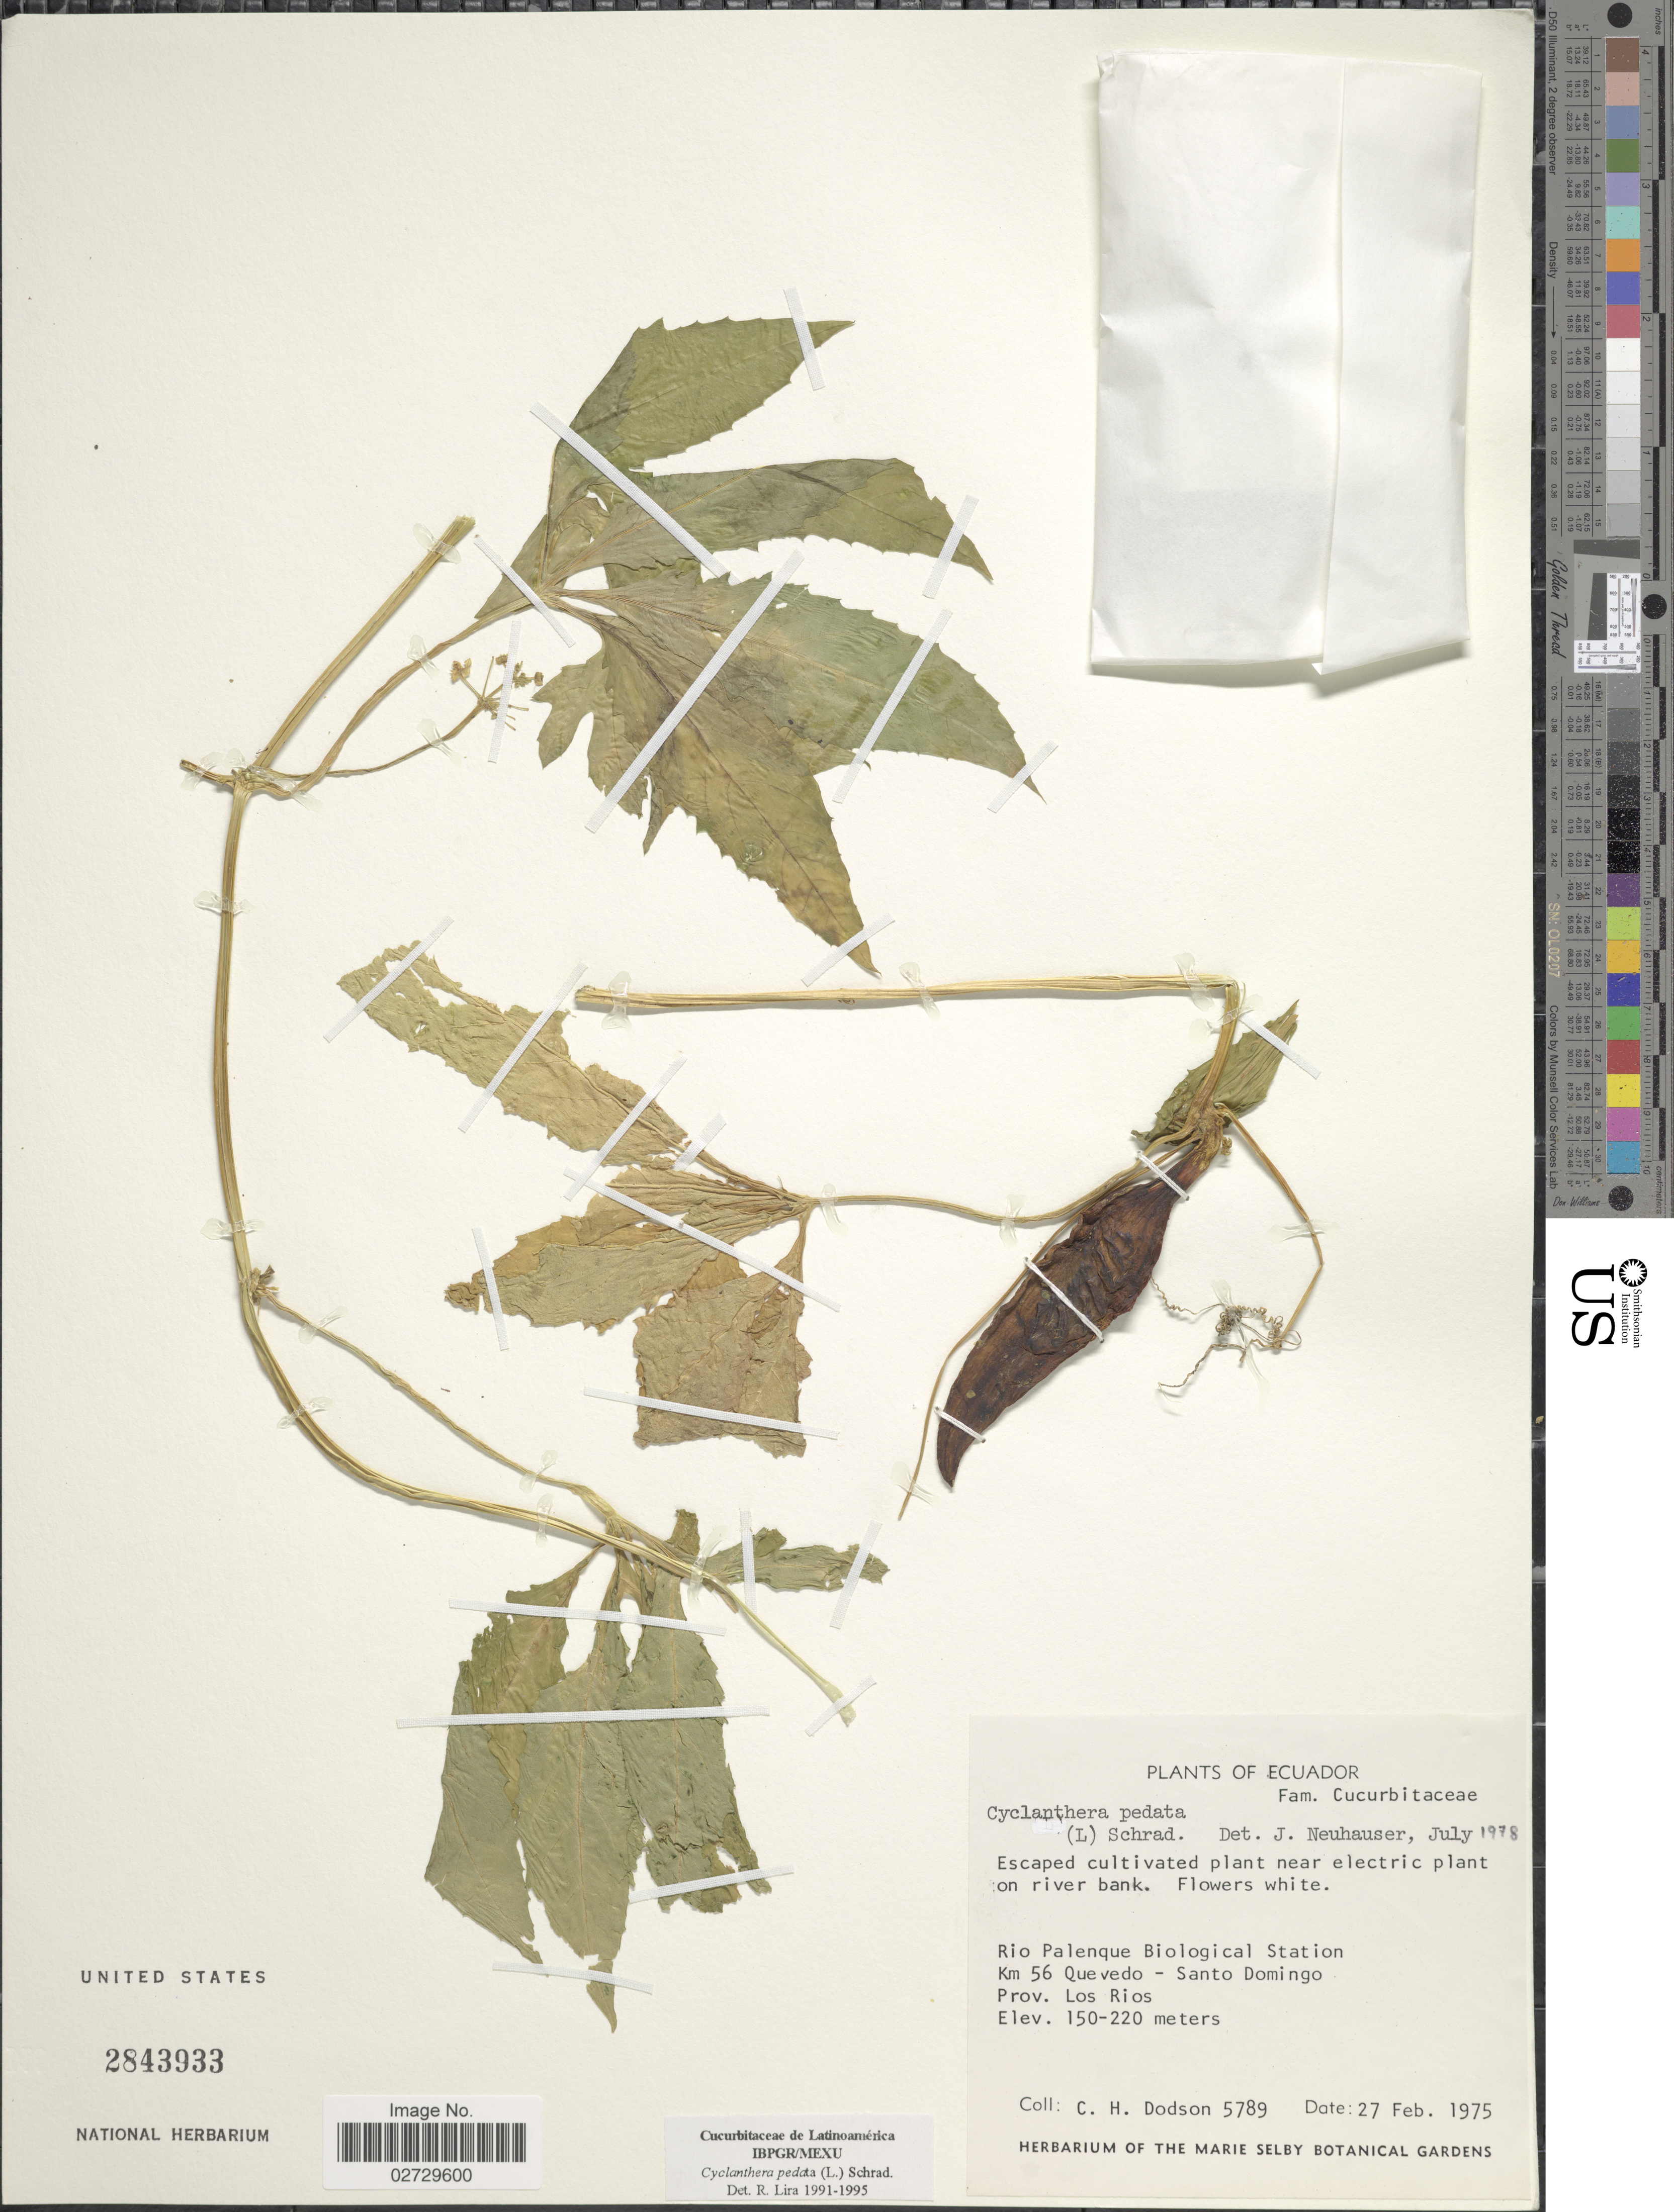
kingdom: Plantae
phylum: Tracheophyta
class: Magnoliopsida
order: Cucurbitales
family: Cucurbitaceae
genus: Cyclanthera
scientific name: Cyclanthera pedata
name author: (L.) Schrad.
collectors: C. H. Dodson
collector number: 5789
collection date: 1975-02-27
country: Ecuador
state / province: Los Ríos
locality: Rio Palenque Biological Station, Km 56 Quevedo - Santo Domingo. Prov. Los Rios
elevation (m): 150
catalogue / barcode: US 2843933